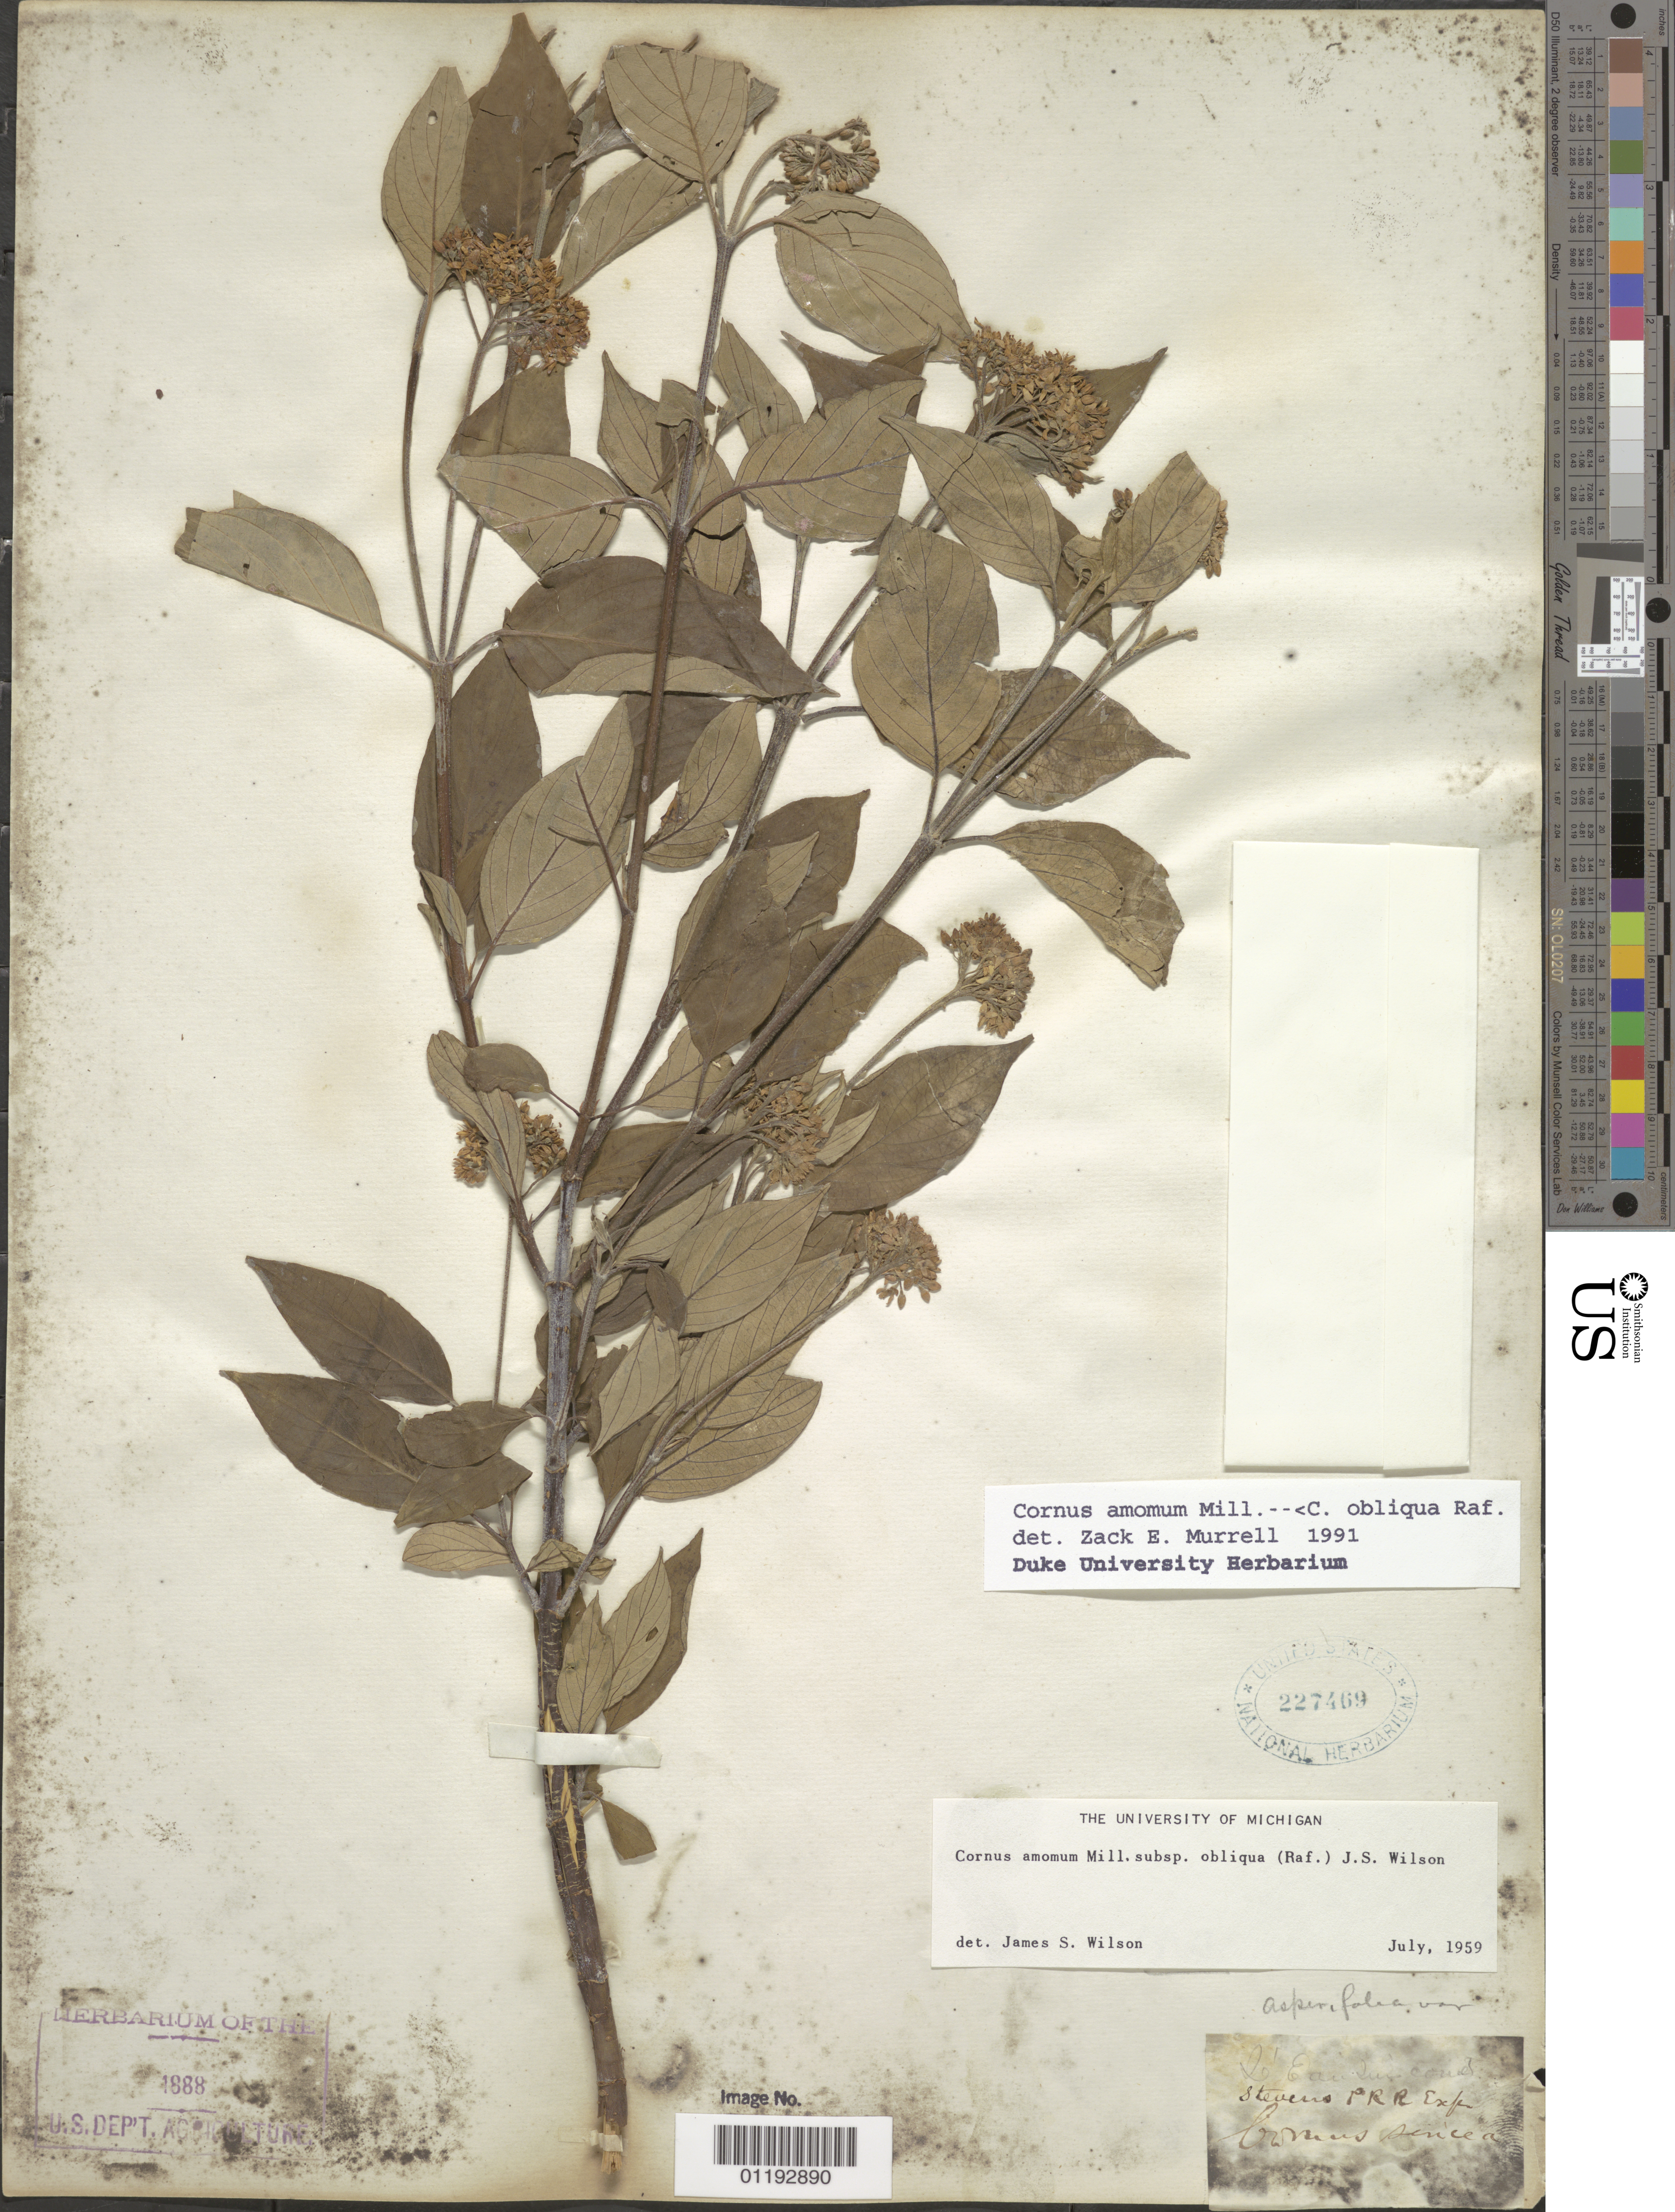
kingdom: Plantae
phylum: Tracheophyta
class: Magnoliopsida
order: Cornales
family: Cornaceae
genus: Cornus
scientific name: Cornus amomum subsp. obliqua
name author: (Raf.) J.S. Wilson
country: United States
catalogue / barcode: US 227469